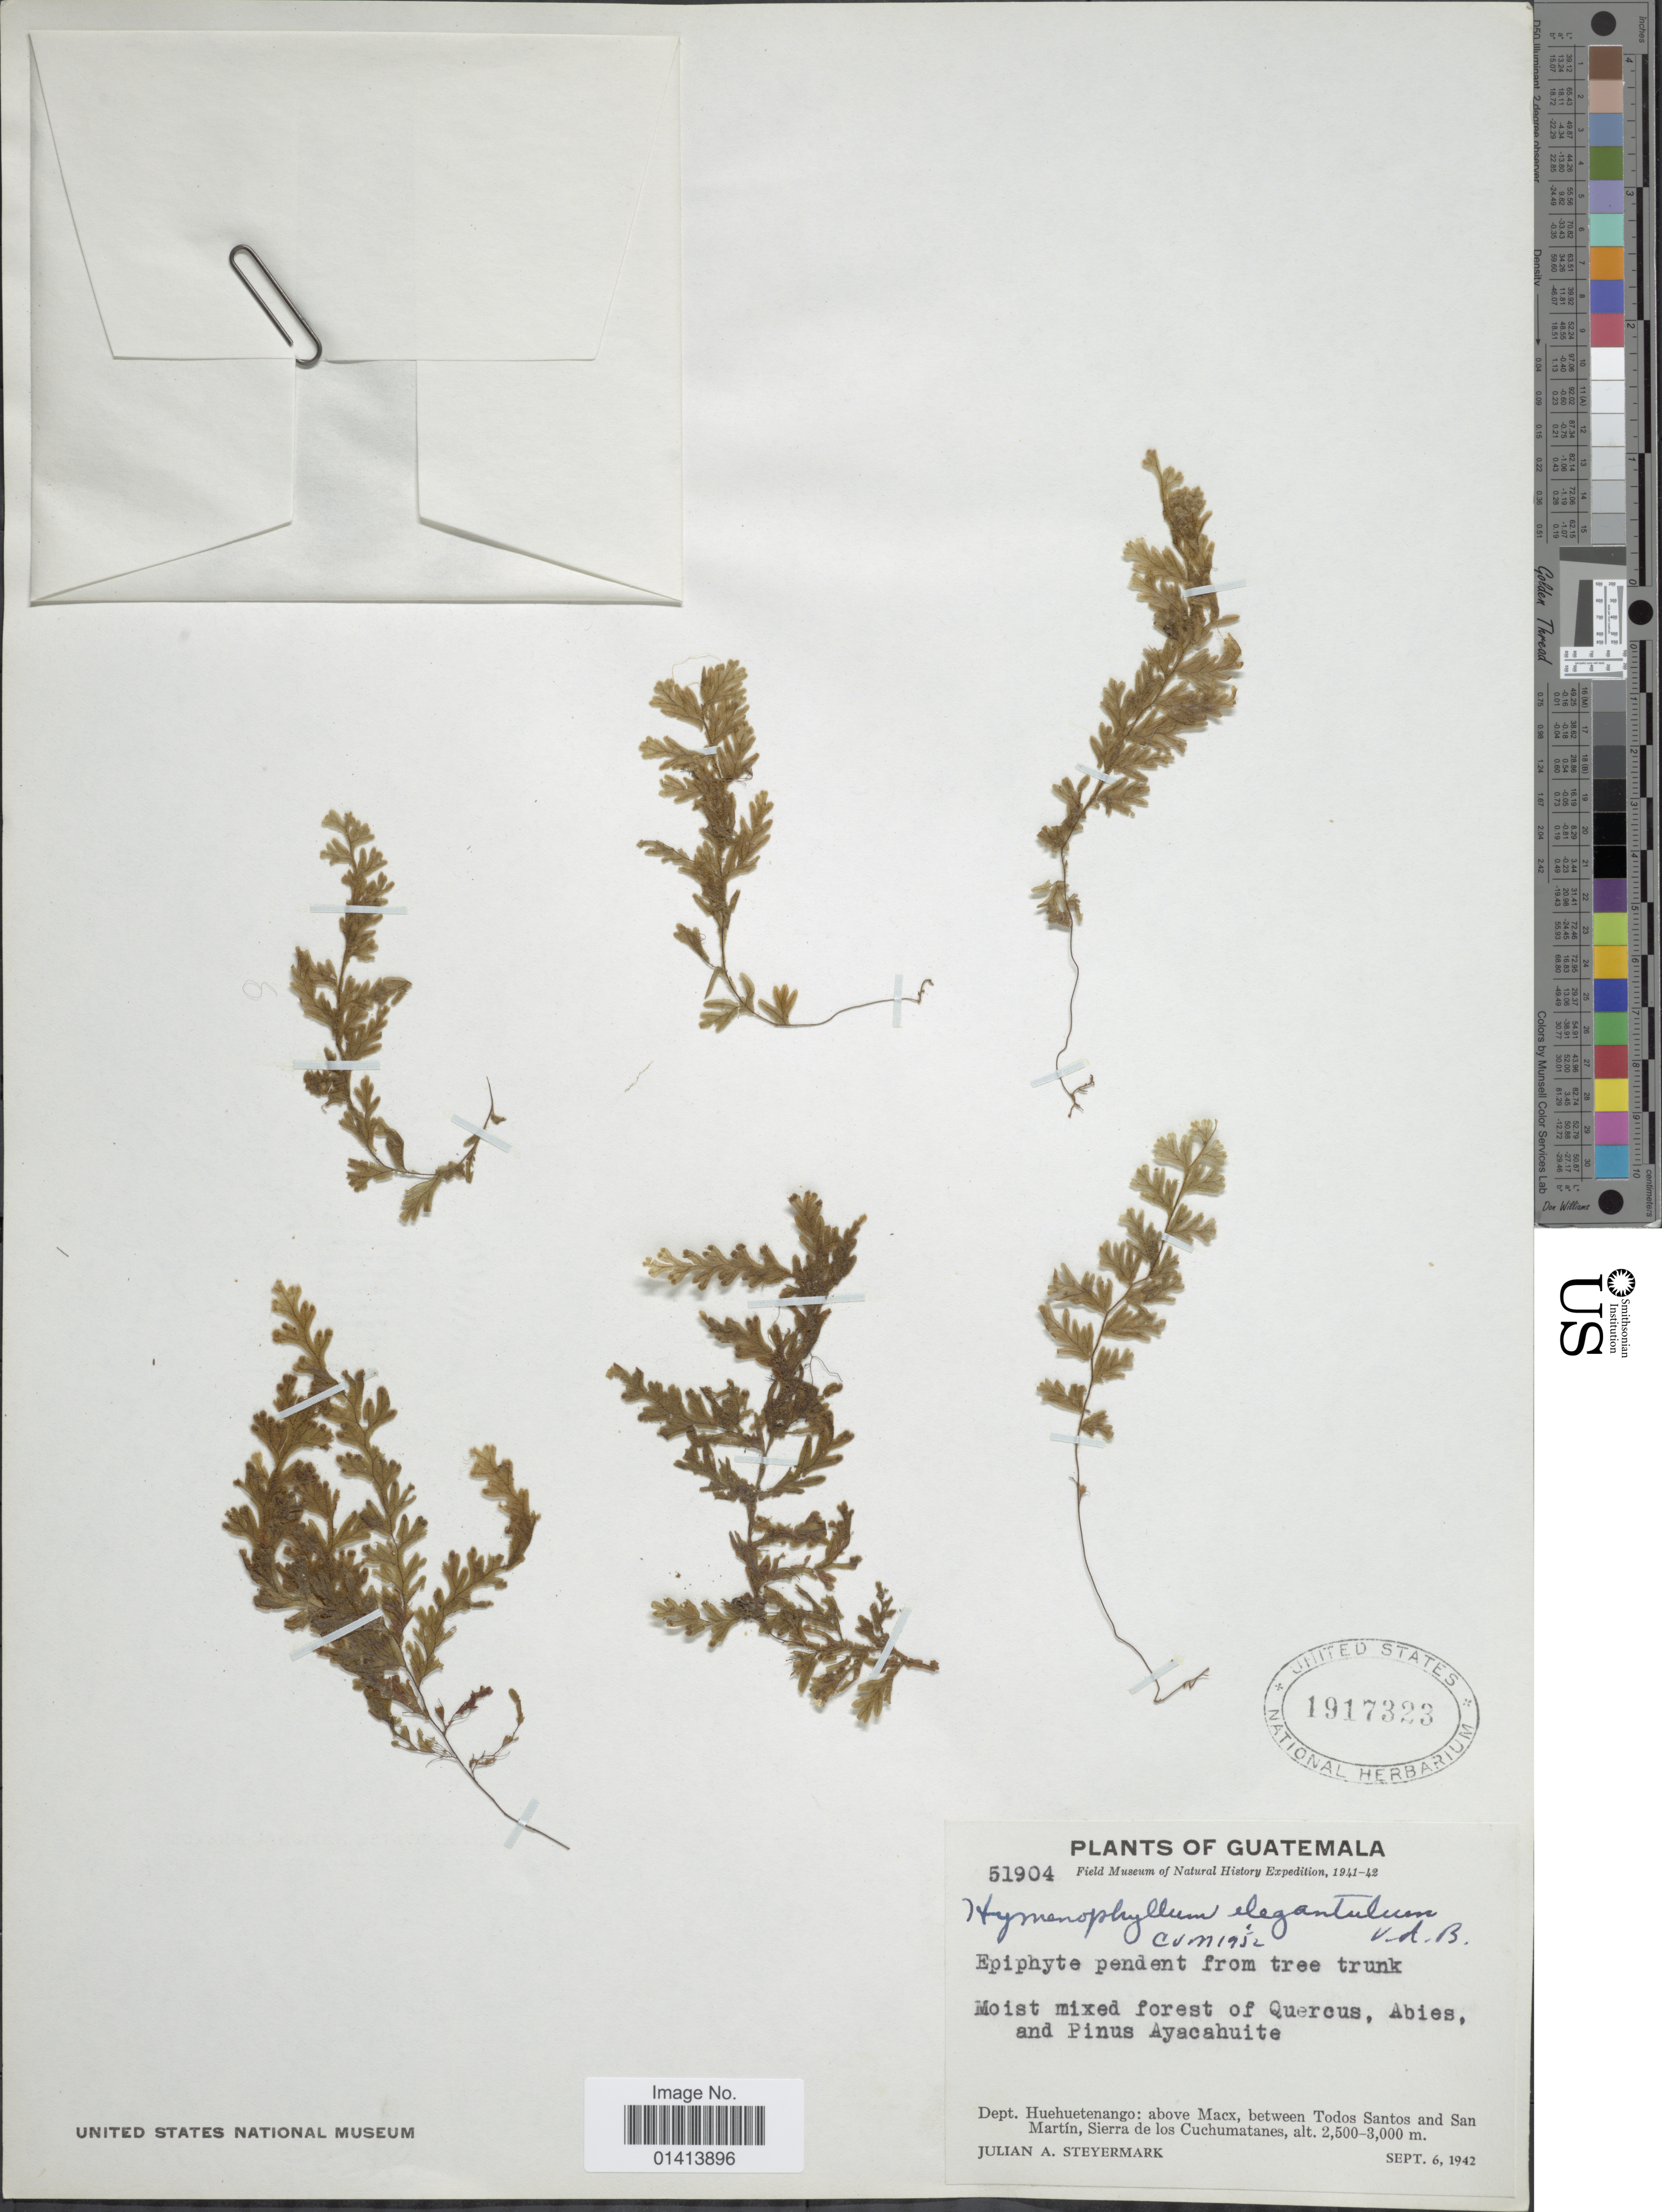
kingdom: Plantae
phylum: Tracheophyta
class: Polypodiopsida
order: Hymenophyllales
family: Hymenophyllaceae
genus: Hymenophyllum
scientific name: Hymenophyllum elegantulum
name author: Bosch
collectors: J. Steyermark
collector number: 51904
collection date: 1942-09-06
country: Guatemala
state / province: Huehuetenango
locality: Dept. Huehuetenango: above Macx, between Todos Santos and San Martin, Sierra de los Cuchumatanes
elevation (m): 2500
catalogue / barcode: US 1917323